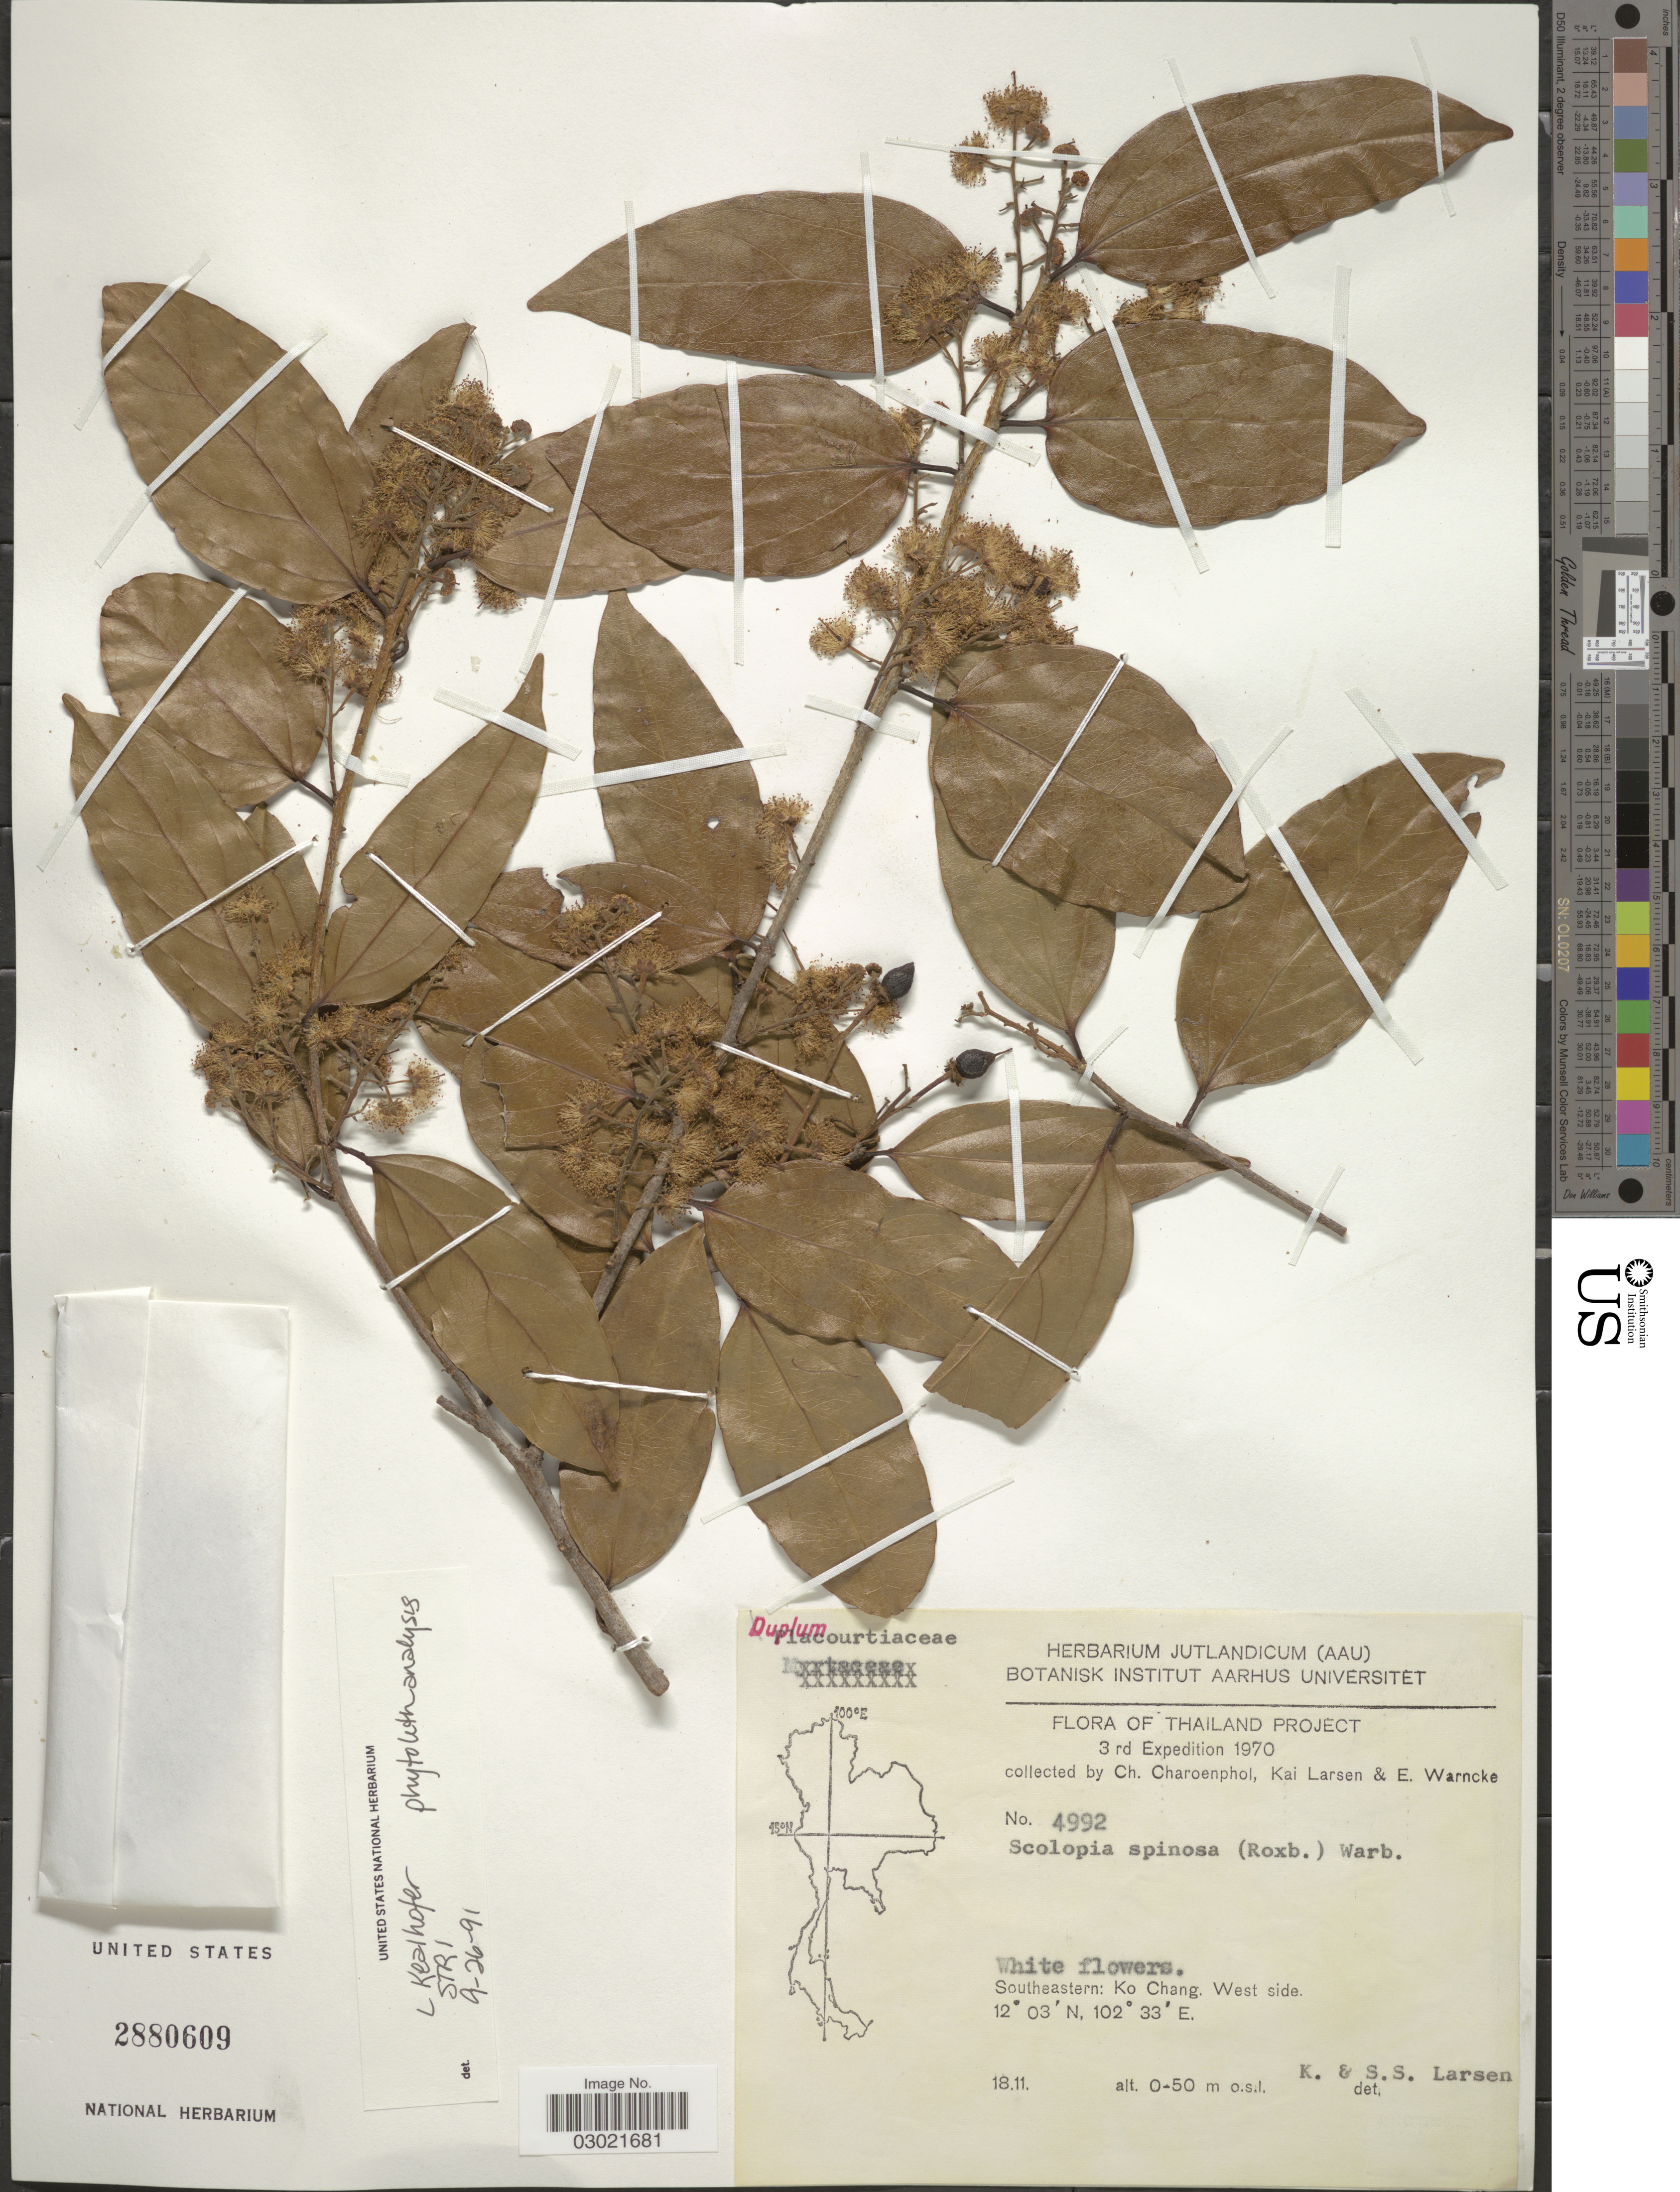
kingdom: Plantae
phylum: Tracheophyta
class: Magnoliopsida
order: Malpighiales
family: Salicaceae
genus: Scolopia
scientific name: Scolopia spinosa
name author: (Roxb.) Warb.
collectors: C. Charoenphol, K. Larsen & E. Warncke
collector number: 4992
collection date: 1970-11-18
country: Thailand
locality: Southeastern: Ko Chang. West side.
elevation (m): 0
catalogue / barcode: US 2880609